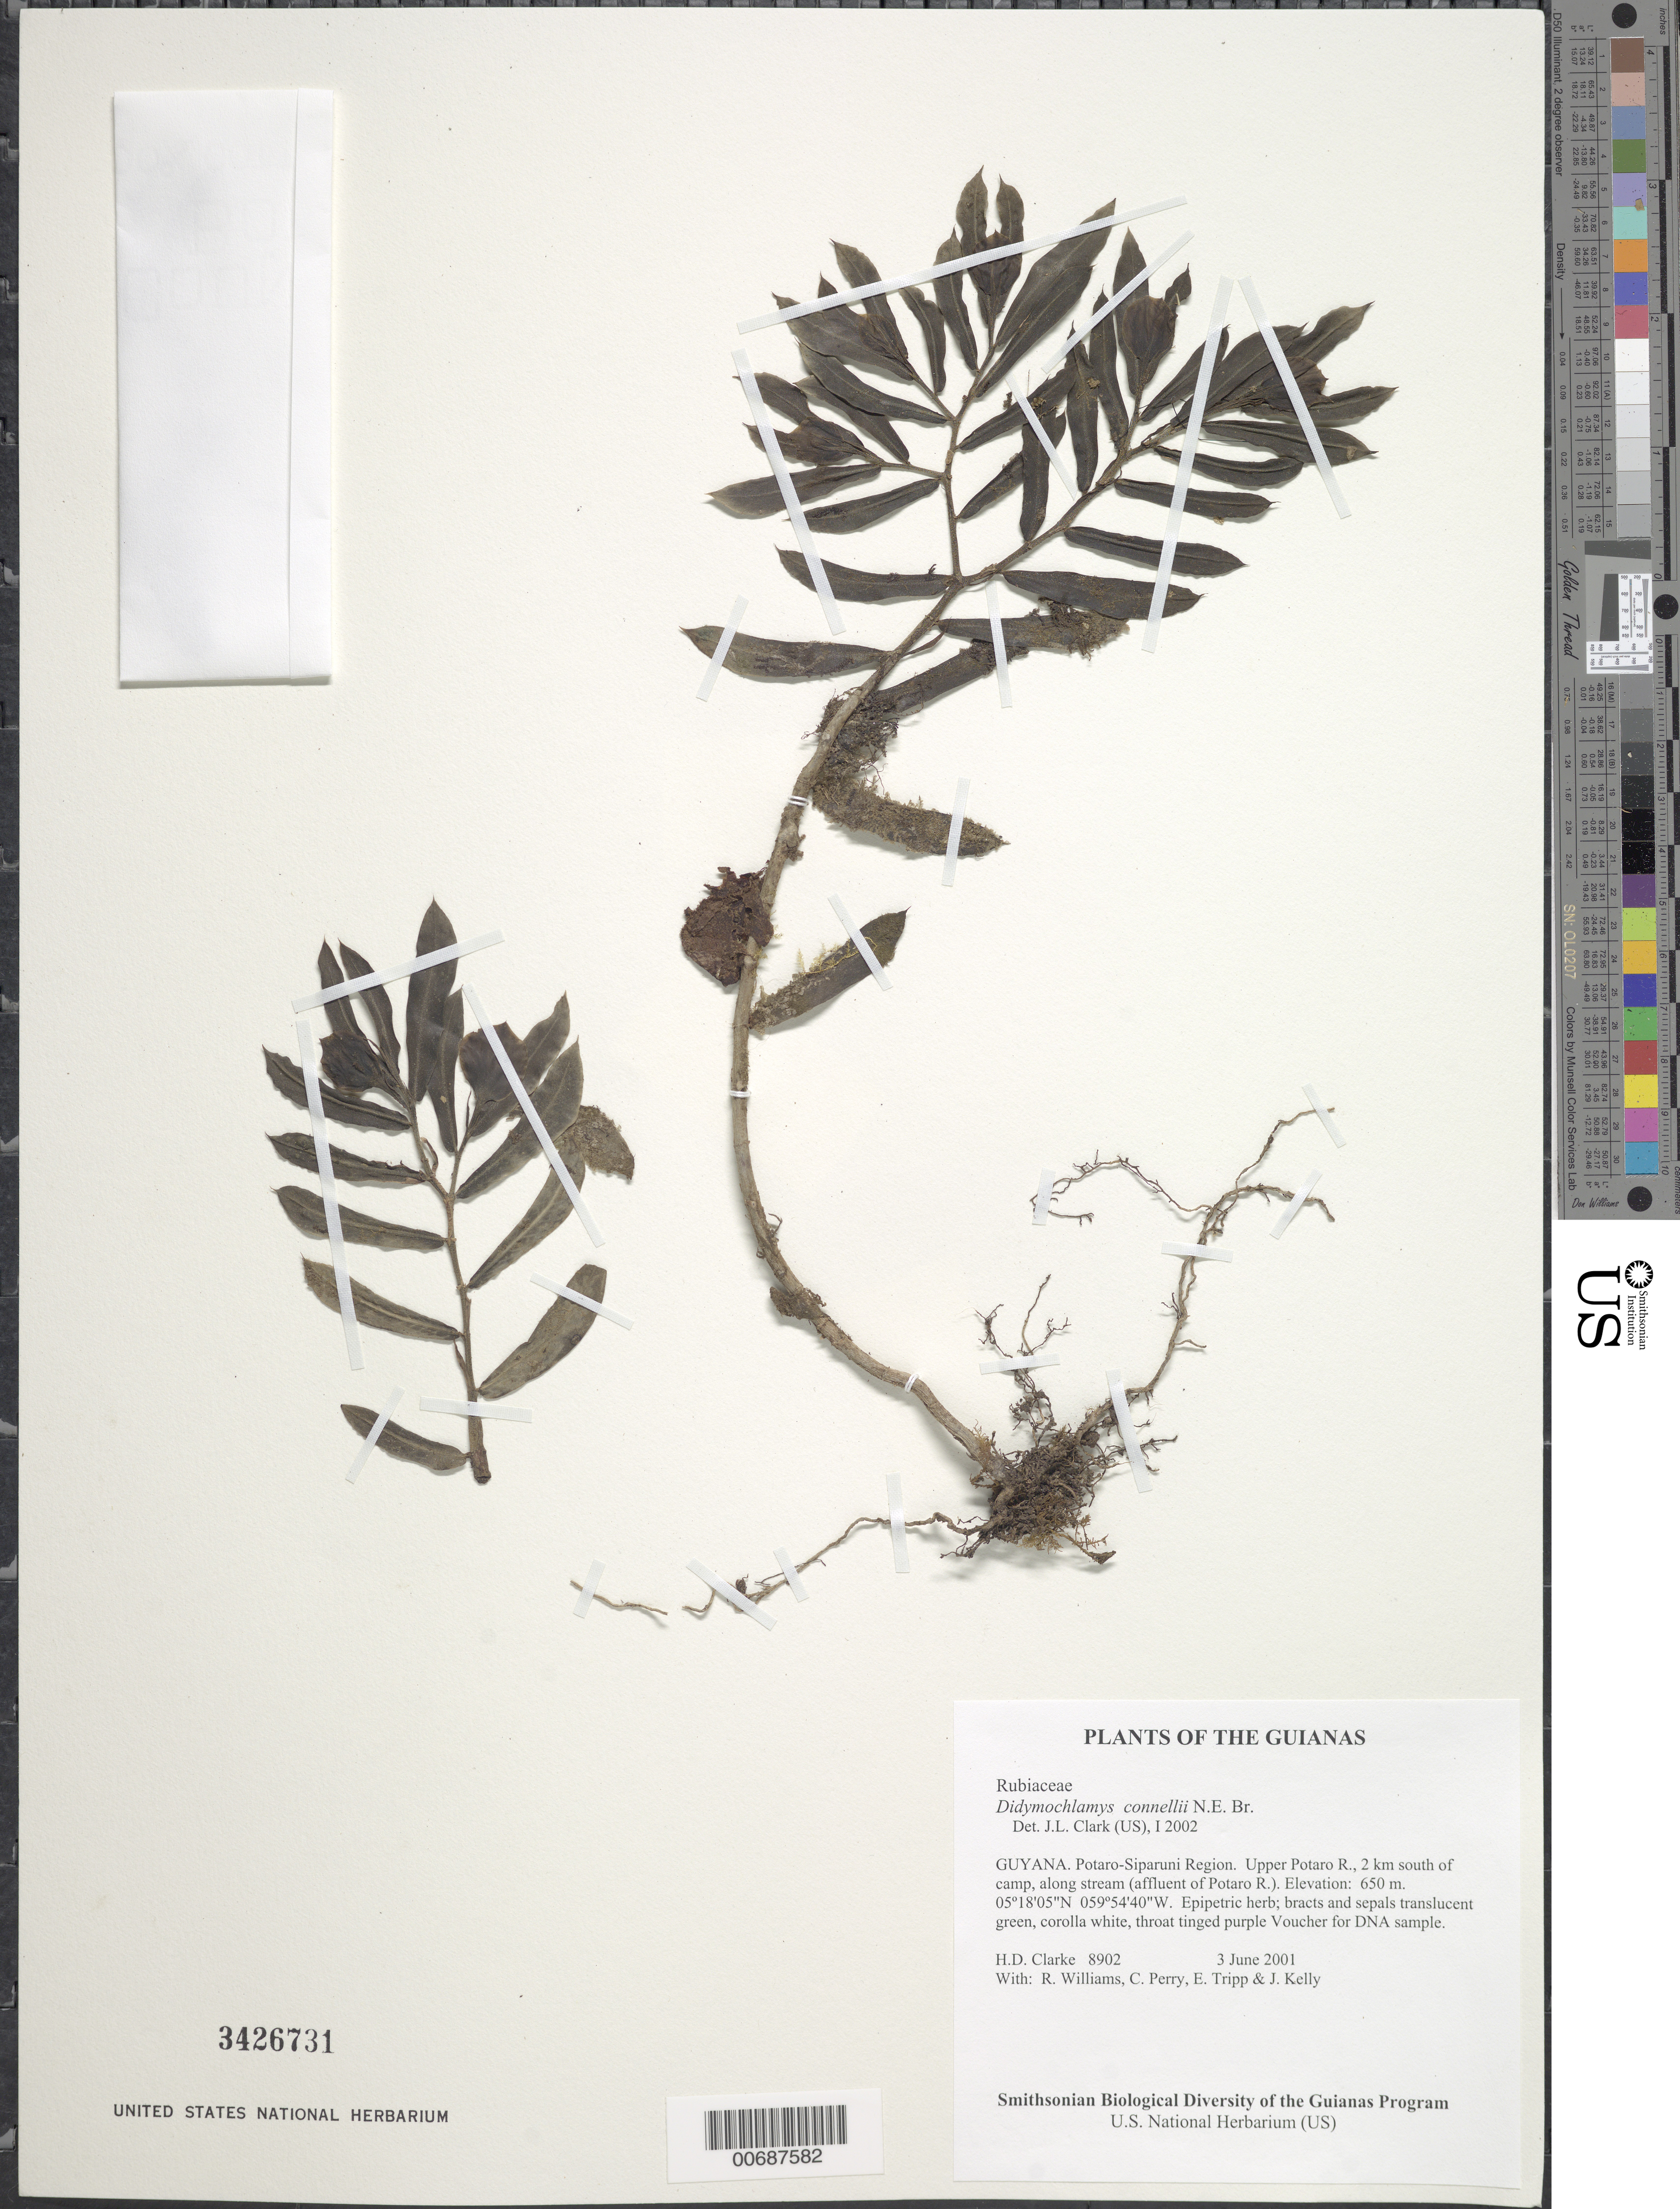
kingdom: Plantae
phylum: Tracheophyta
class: Magnoliopsida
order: Gentianales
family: Rubiaceae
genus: Didymochlamys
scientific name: Didymochlamys connellii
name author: N.E. Br.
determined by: Clark, J. L., (SEL), The Marie Selby Botanical Garden (UNITED STATES)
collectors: H. D. Clarke, R. Williams, C. Perry, E. Tripp & J. Kelly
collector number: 8902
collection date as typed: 3 June 2001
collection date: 2001-06-03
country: Guyana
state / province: Potaro-Siparuni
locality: Upper Potaro R., 2 km south of camp, along stream (affluent of Potaro R.)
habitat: Dense forest and streamside vegetation, sandstone & laterite with Tococa, Tachigali & Psychotria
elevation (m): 650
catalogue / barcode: US 3426731